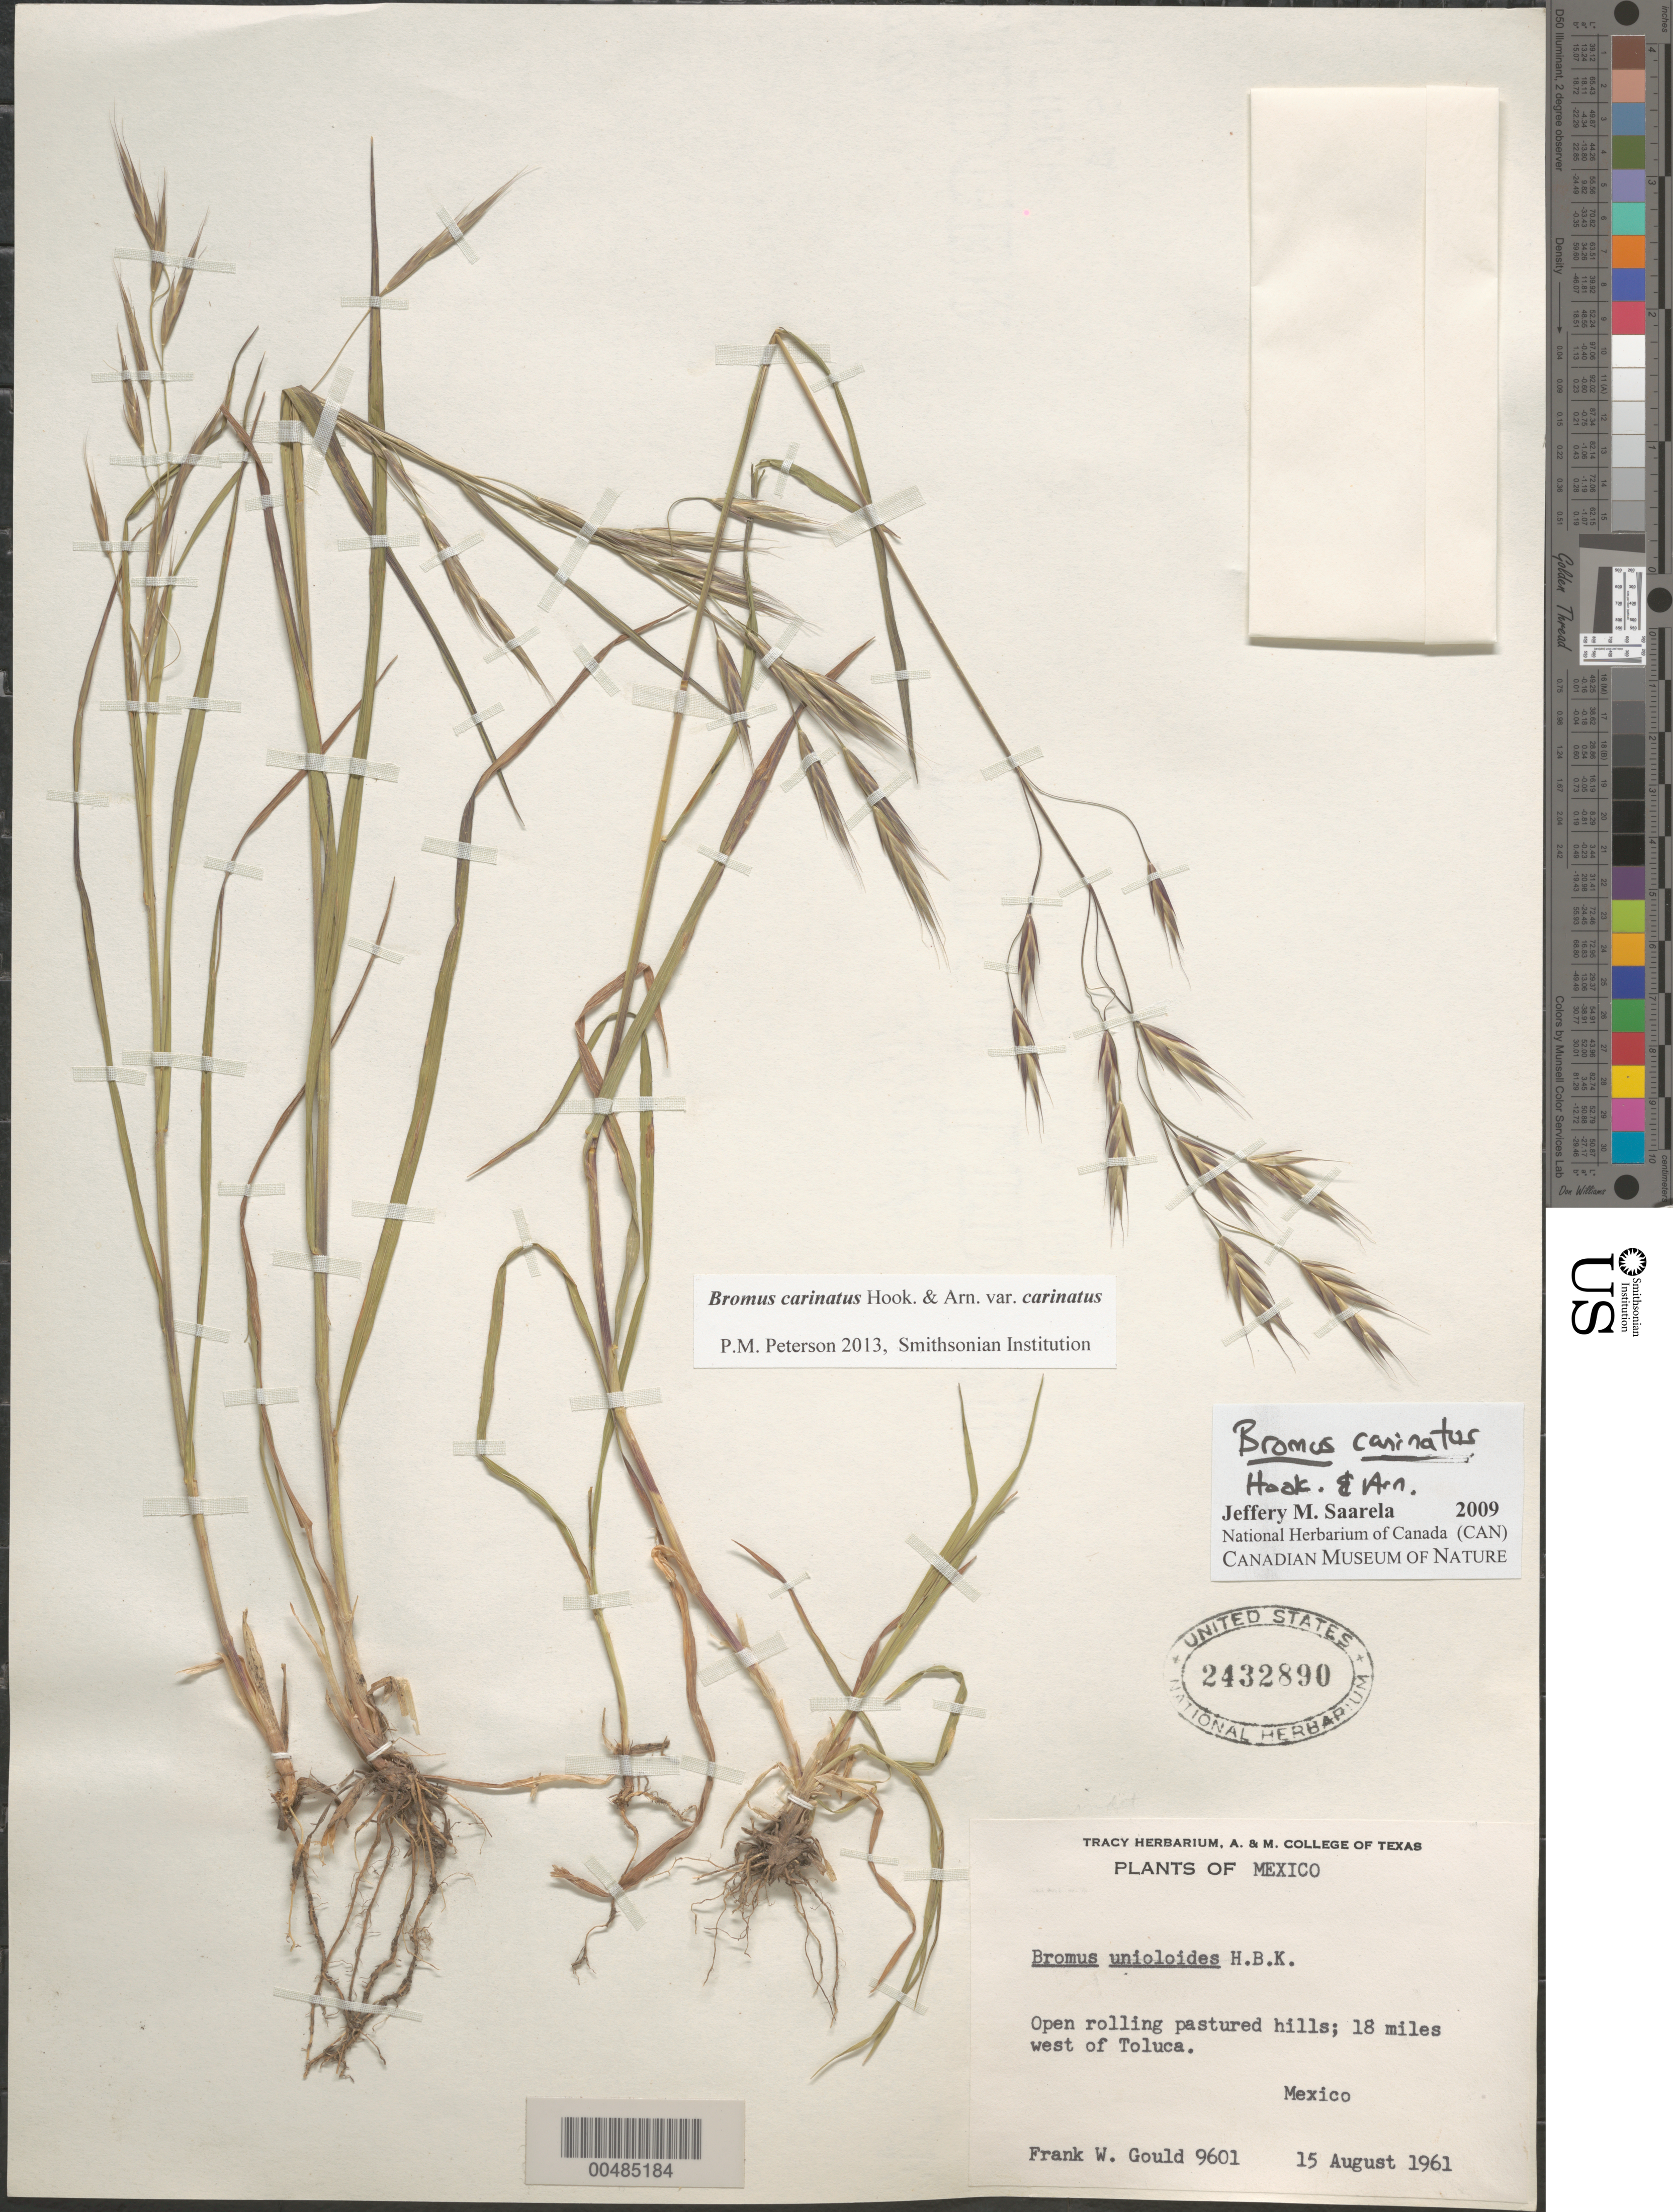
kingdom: Plantae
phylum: Tracheophyta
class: Liliopsida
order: Poales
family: Poaceae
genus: Bromus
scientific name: Bromus carinatus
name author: Hook. & Arn.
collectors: F. W. Gould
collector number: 9601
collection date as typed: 15 Aug 1961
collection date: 1961-08-15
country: Mexico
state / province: México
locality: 18 mi W of Toluca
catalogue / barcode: US 2432890